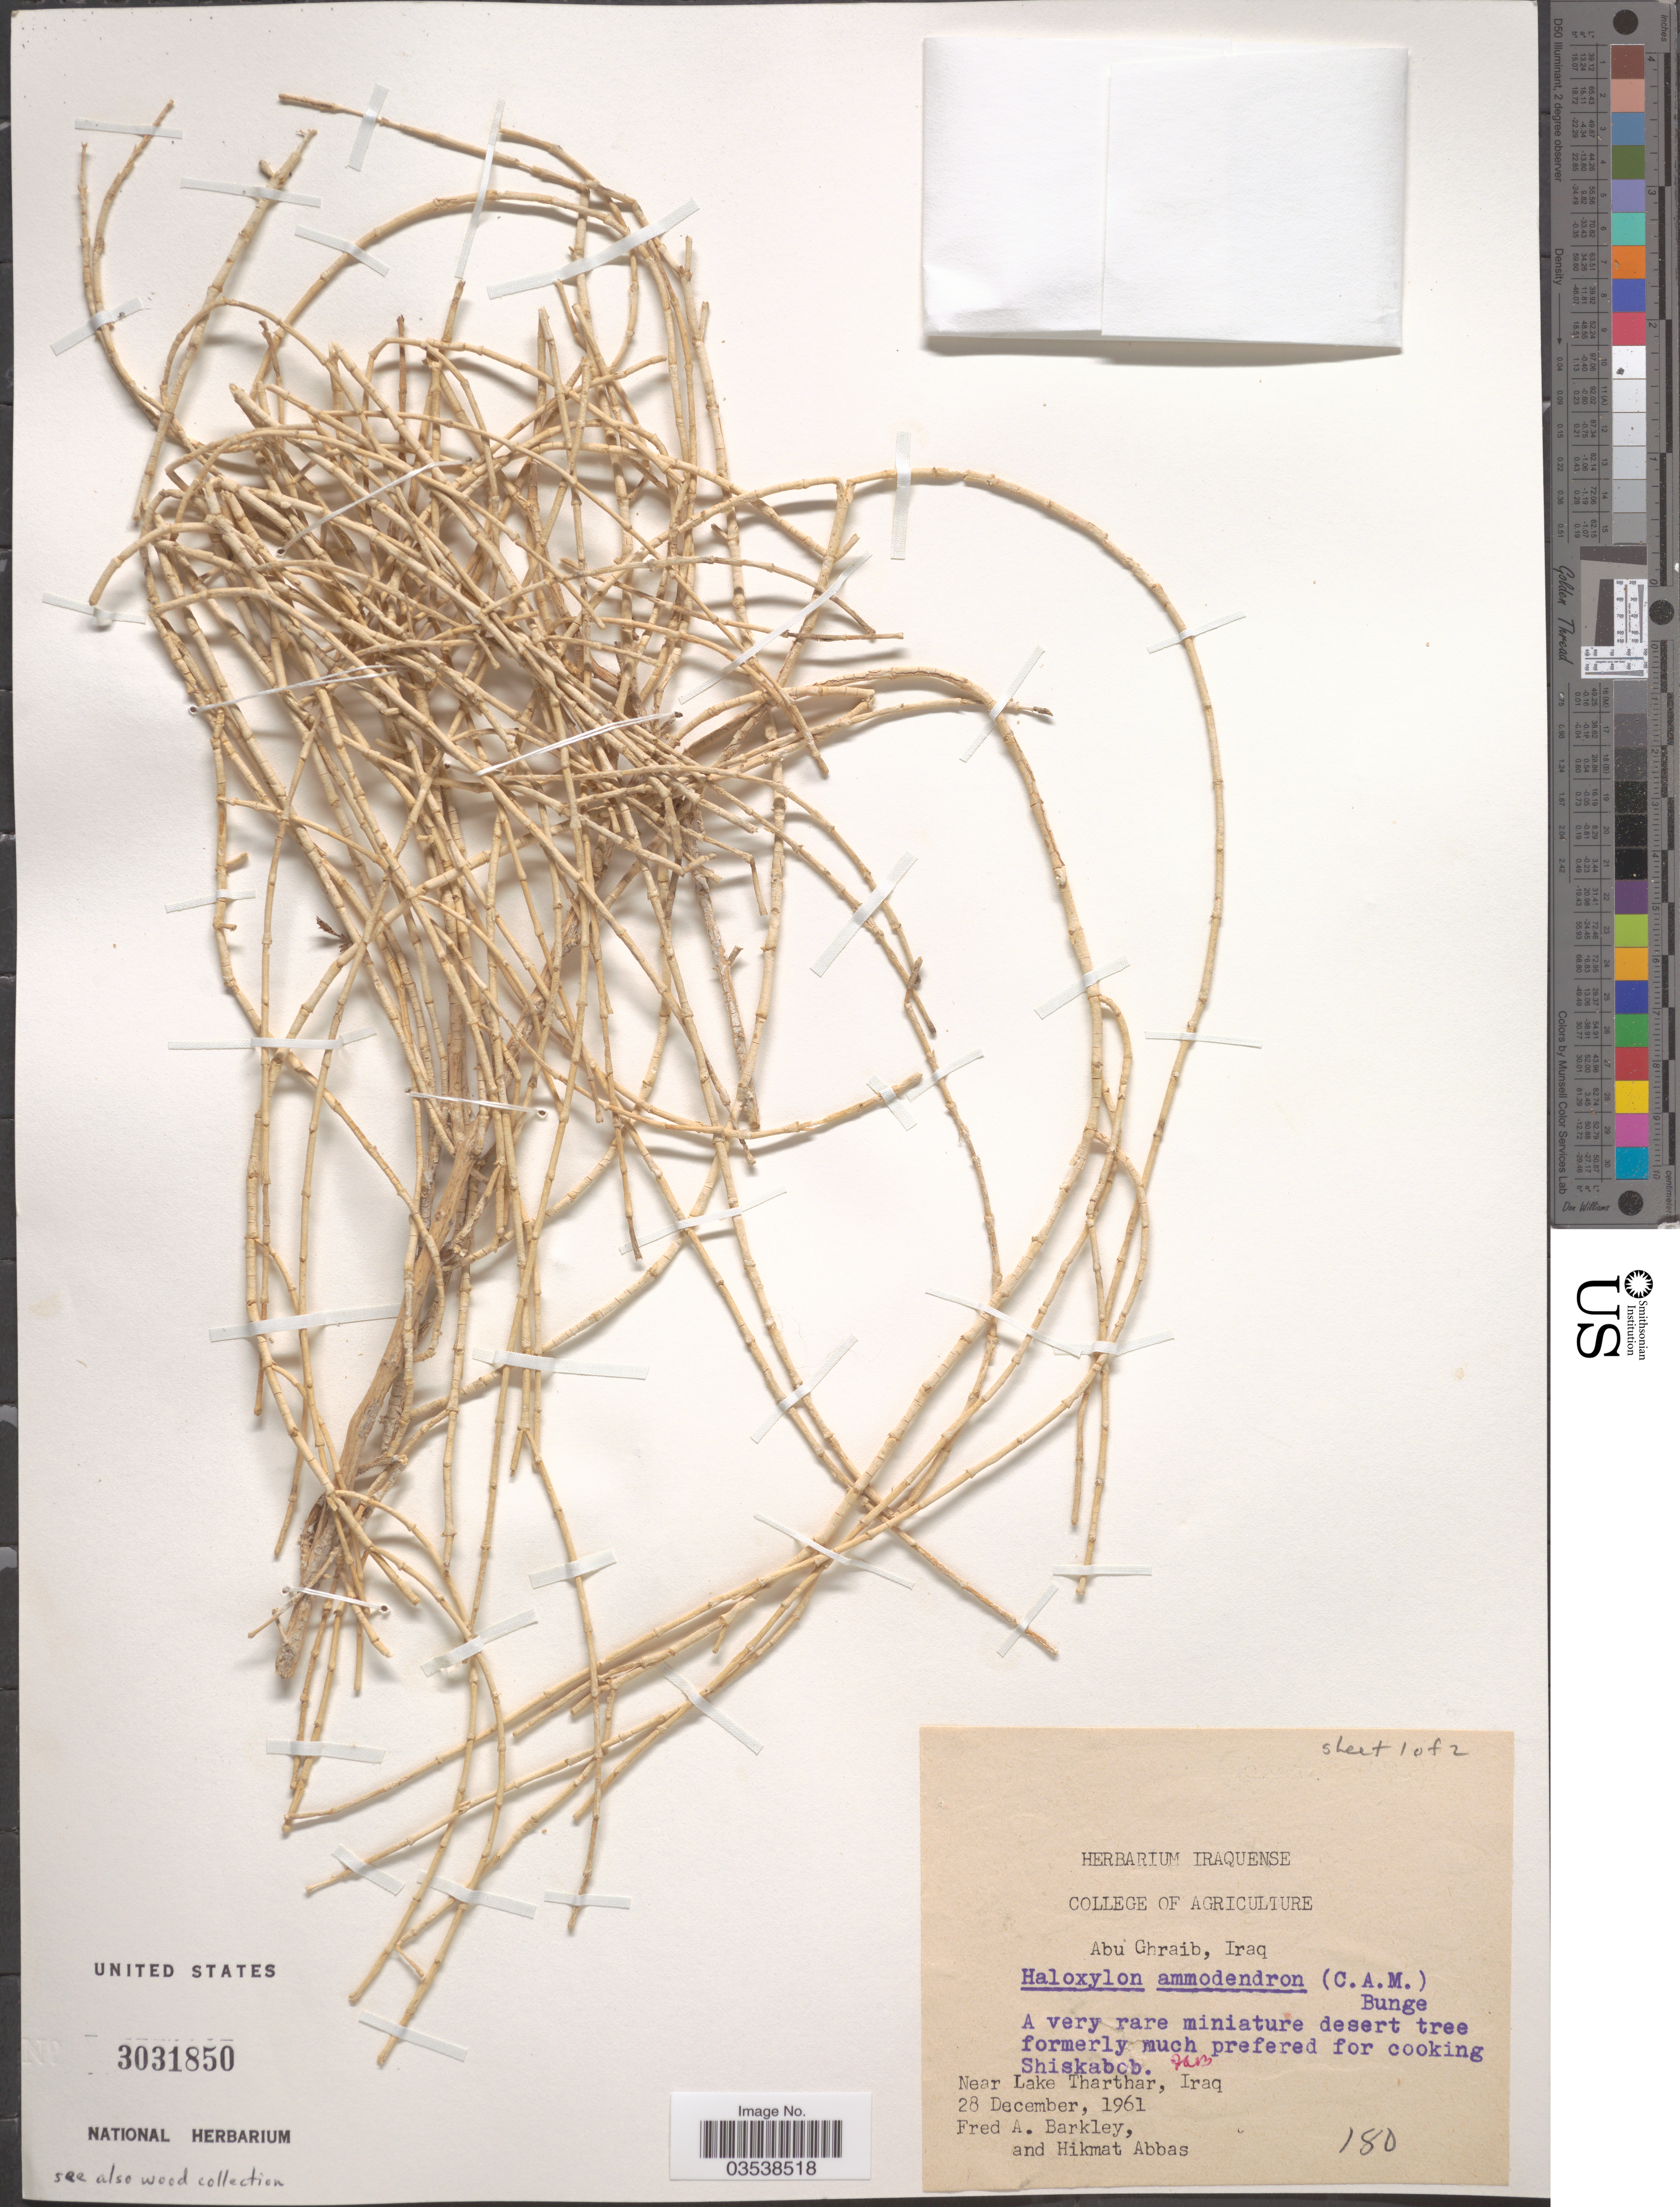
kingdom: Plantae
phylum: Tracheophyta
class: Magnoliopsida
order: Caryophyllales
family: Amaranthaceae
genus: Haloxylon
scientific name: Haloxylon ammodendron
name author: (C.A. Mey.) Bunge ex Fenzl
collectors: F. A. Barkley & H. Abbas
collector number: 180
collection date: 1961-12-28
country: Iraq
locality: Abu Ghraib. Near Lake Tharthar.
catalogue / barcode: US 3031850